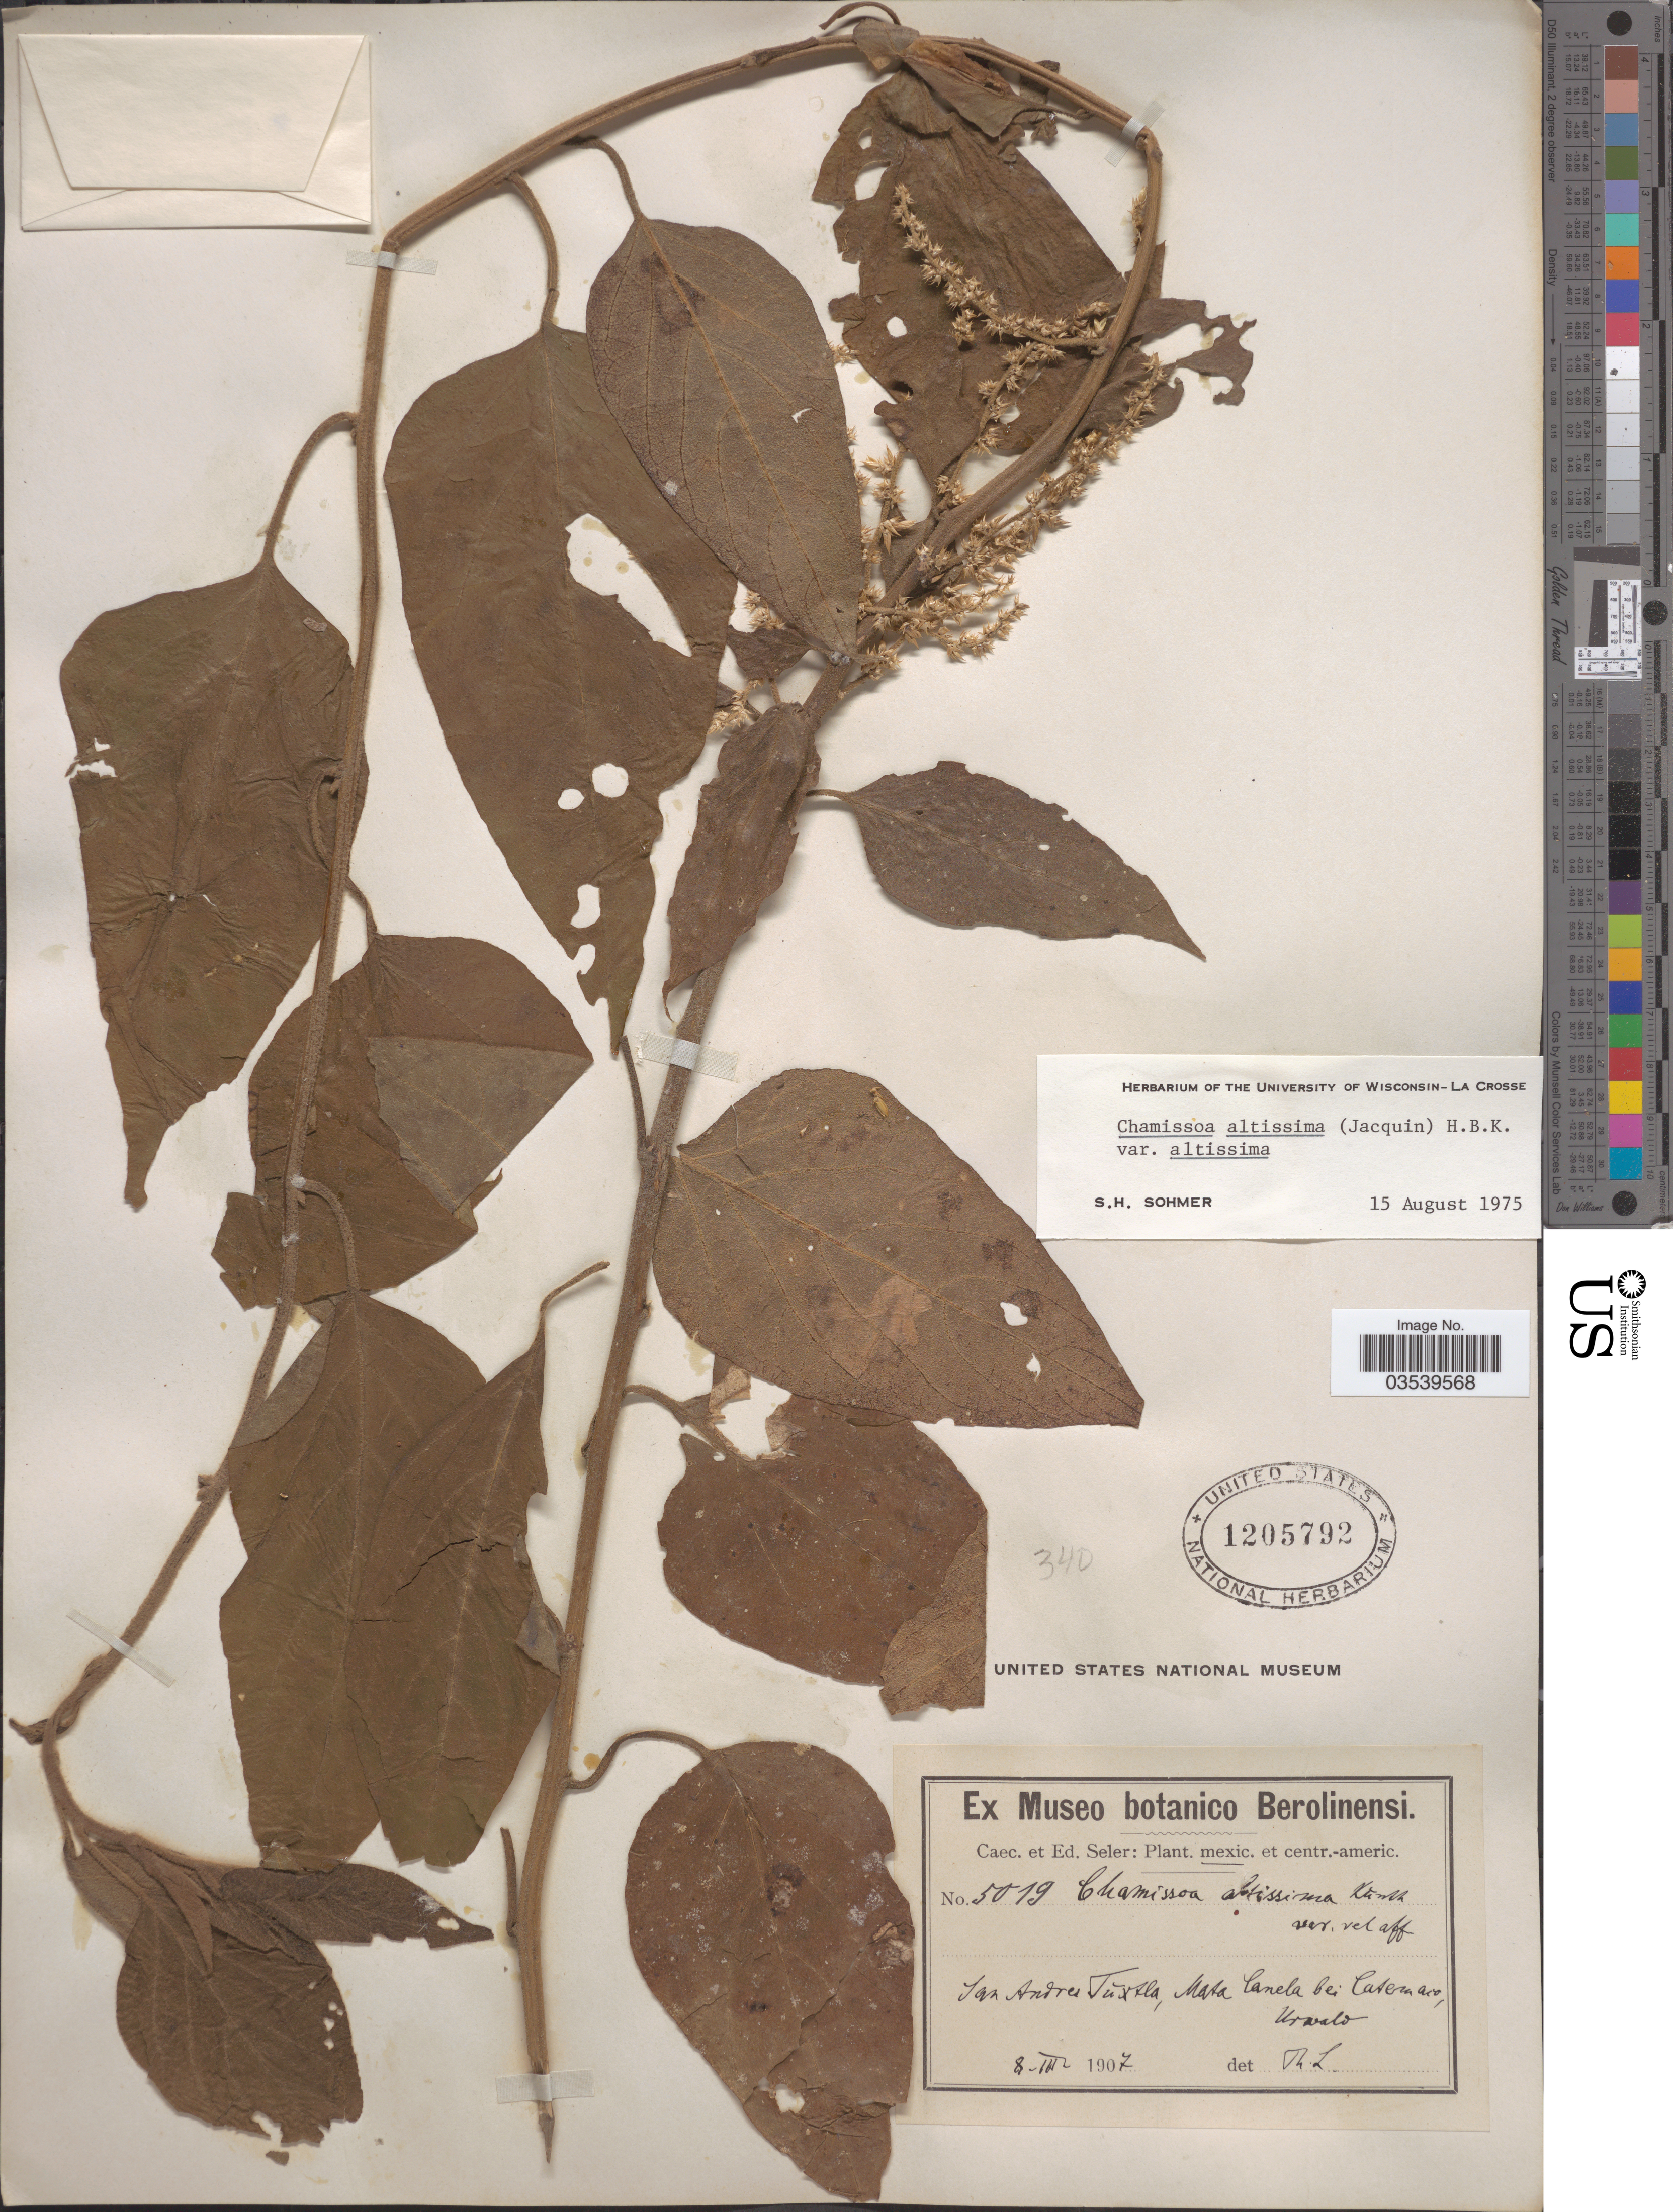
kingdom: Plantae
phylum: Tracheophyta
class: Magnoliopsida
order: Caryophyllales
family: Amaranthaceae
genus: Chamissoa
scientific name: Chamissoa altissima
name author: (Jacq.) Kunth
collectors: ex Caec. et Ed Seler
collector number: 5019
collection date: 1907-03-08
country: Mexico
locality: San Andres Tŭxtla, Mata Canela bei Catemaco, Urwald.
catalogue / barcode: US 1205792